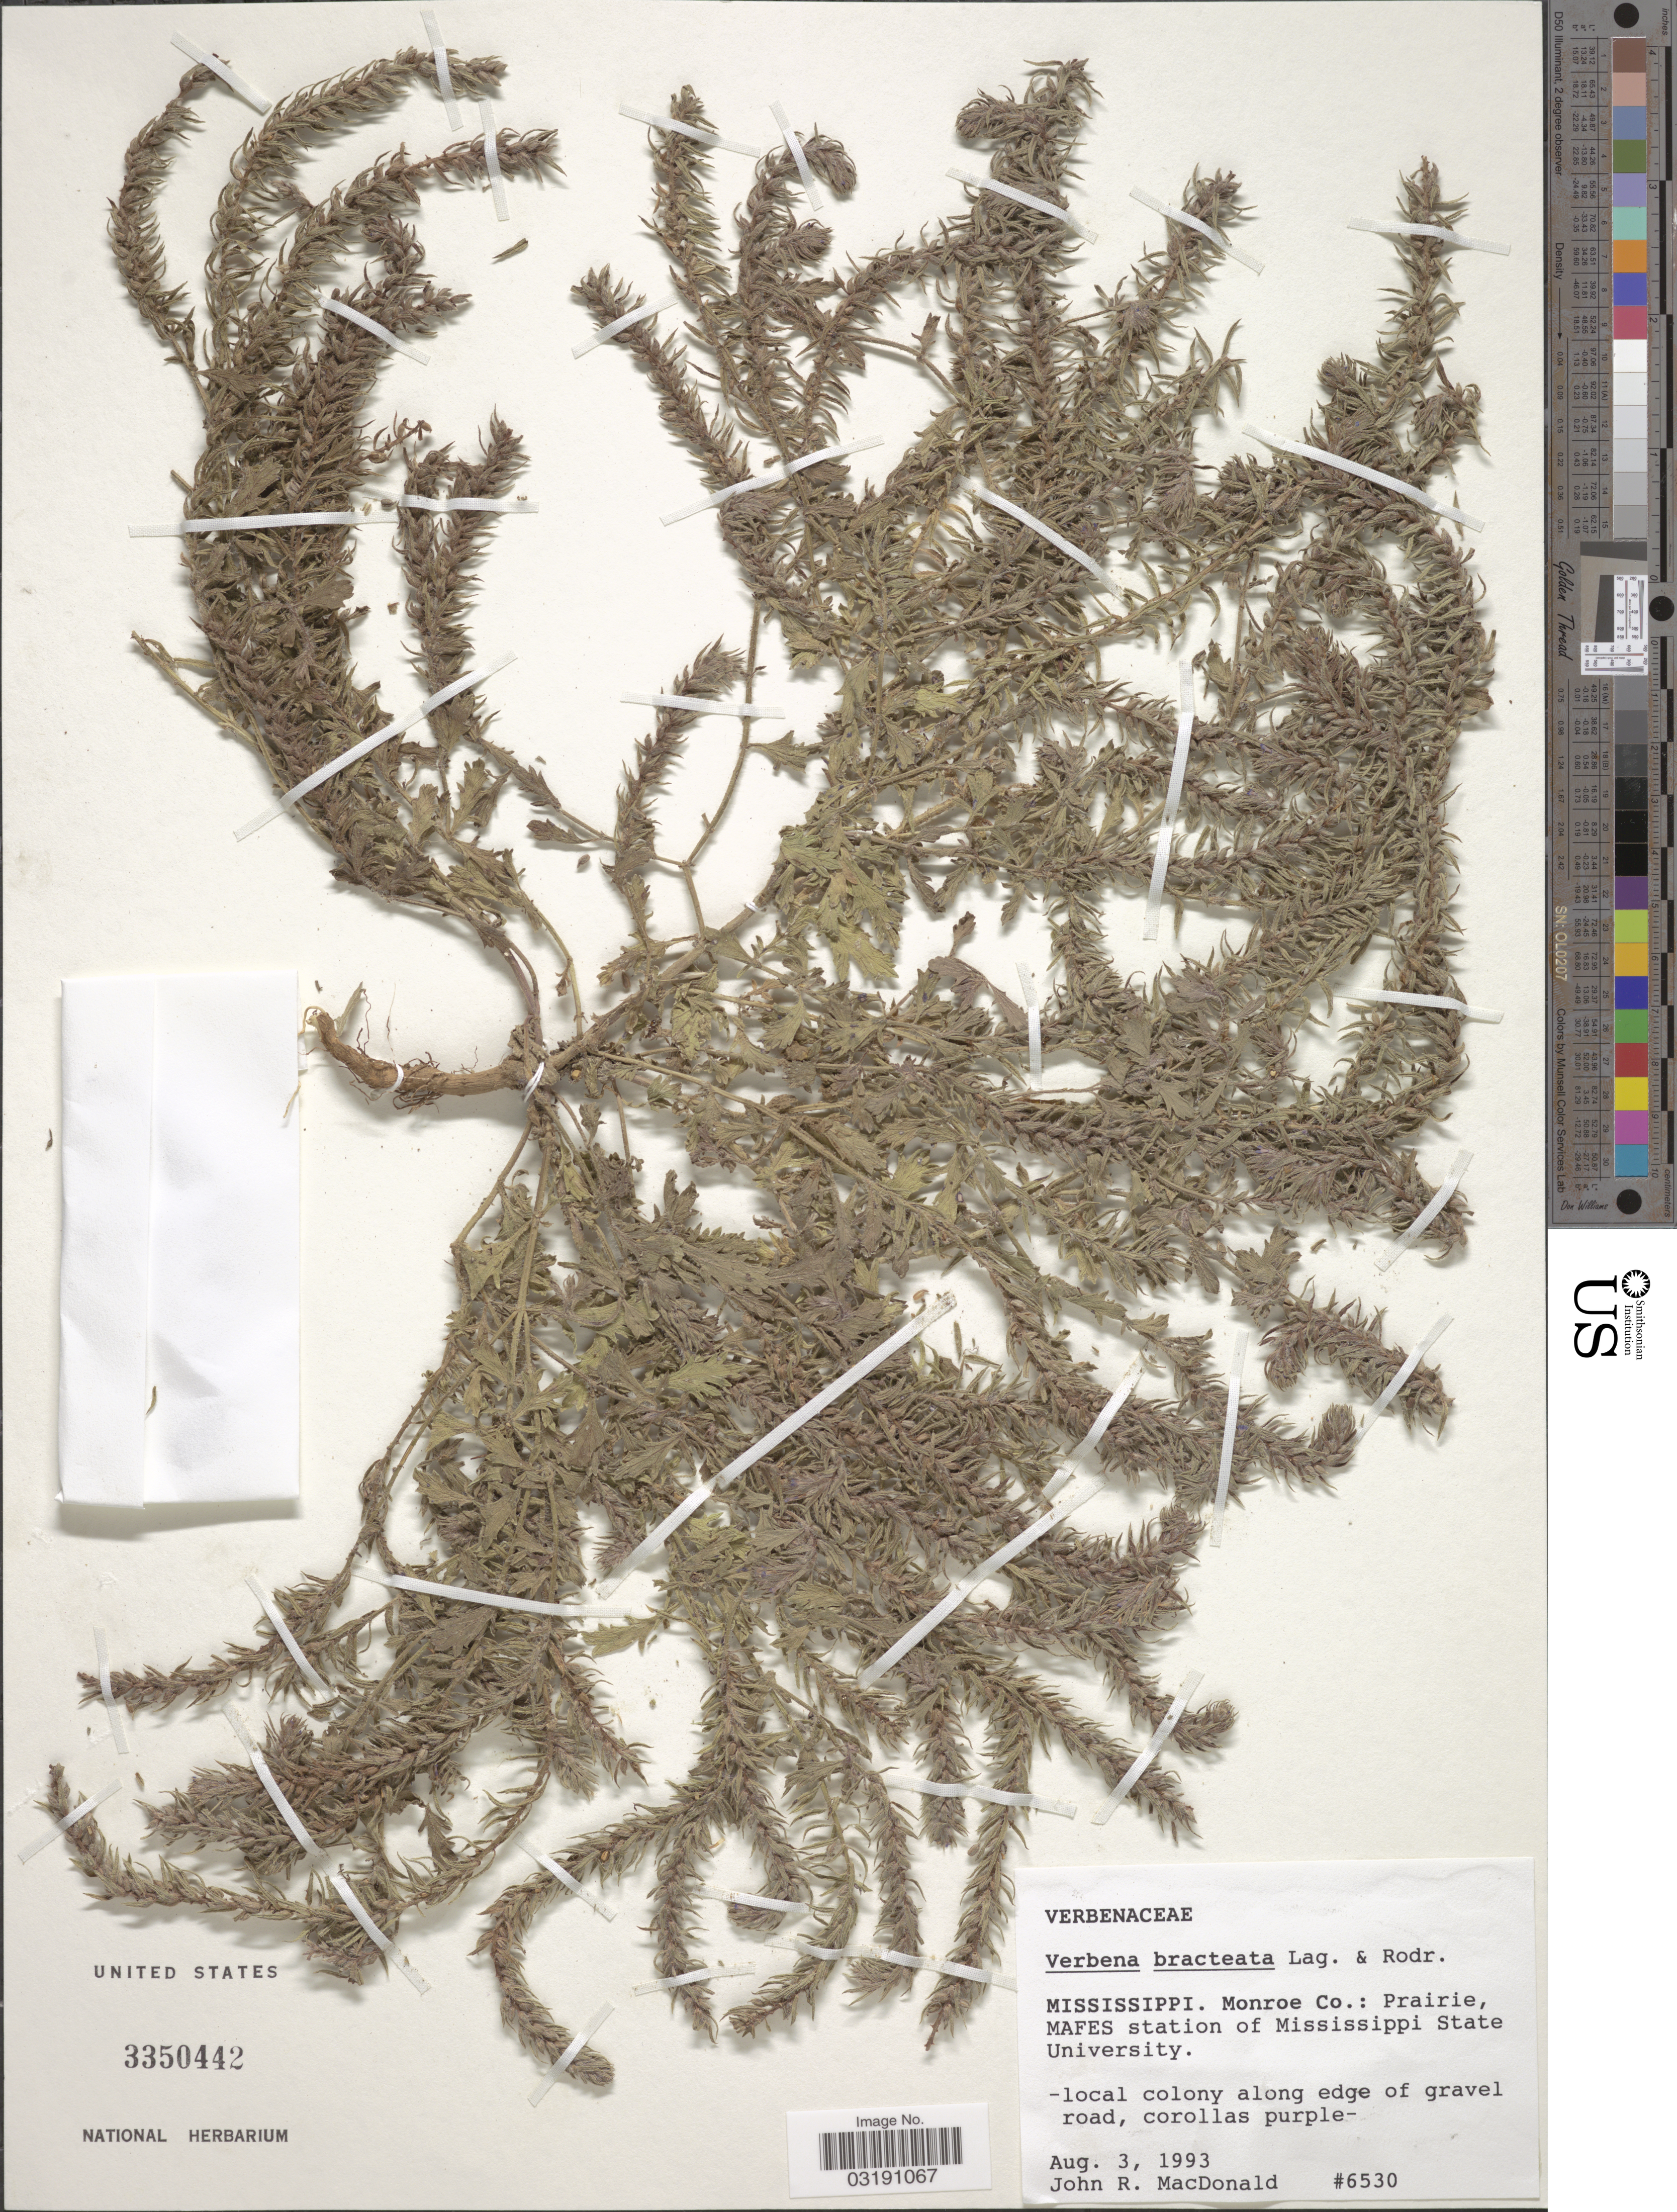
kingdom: Plantae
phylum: Tracheophyta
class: Magnoliopsida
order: Lamiales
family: Verbenaceae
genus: Verbena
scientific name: Verbena bracteata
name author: Cav. ex Lag. & Rodr.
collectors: J. MacDonald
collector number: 6530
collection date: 1993-08-03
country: United States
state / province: Mississippi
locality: Monroe Co.: Prairie, Mafes station of Mississippi State University.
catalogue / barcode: US 3350442